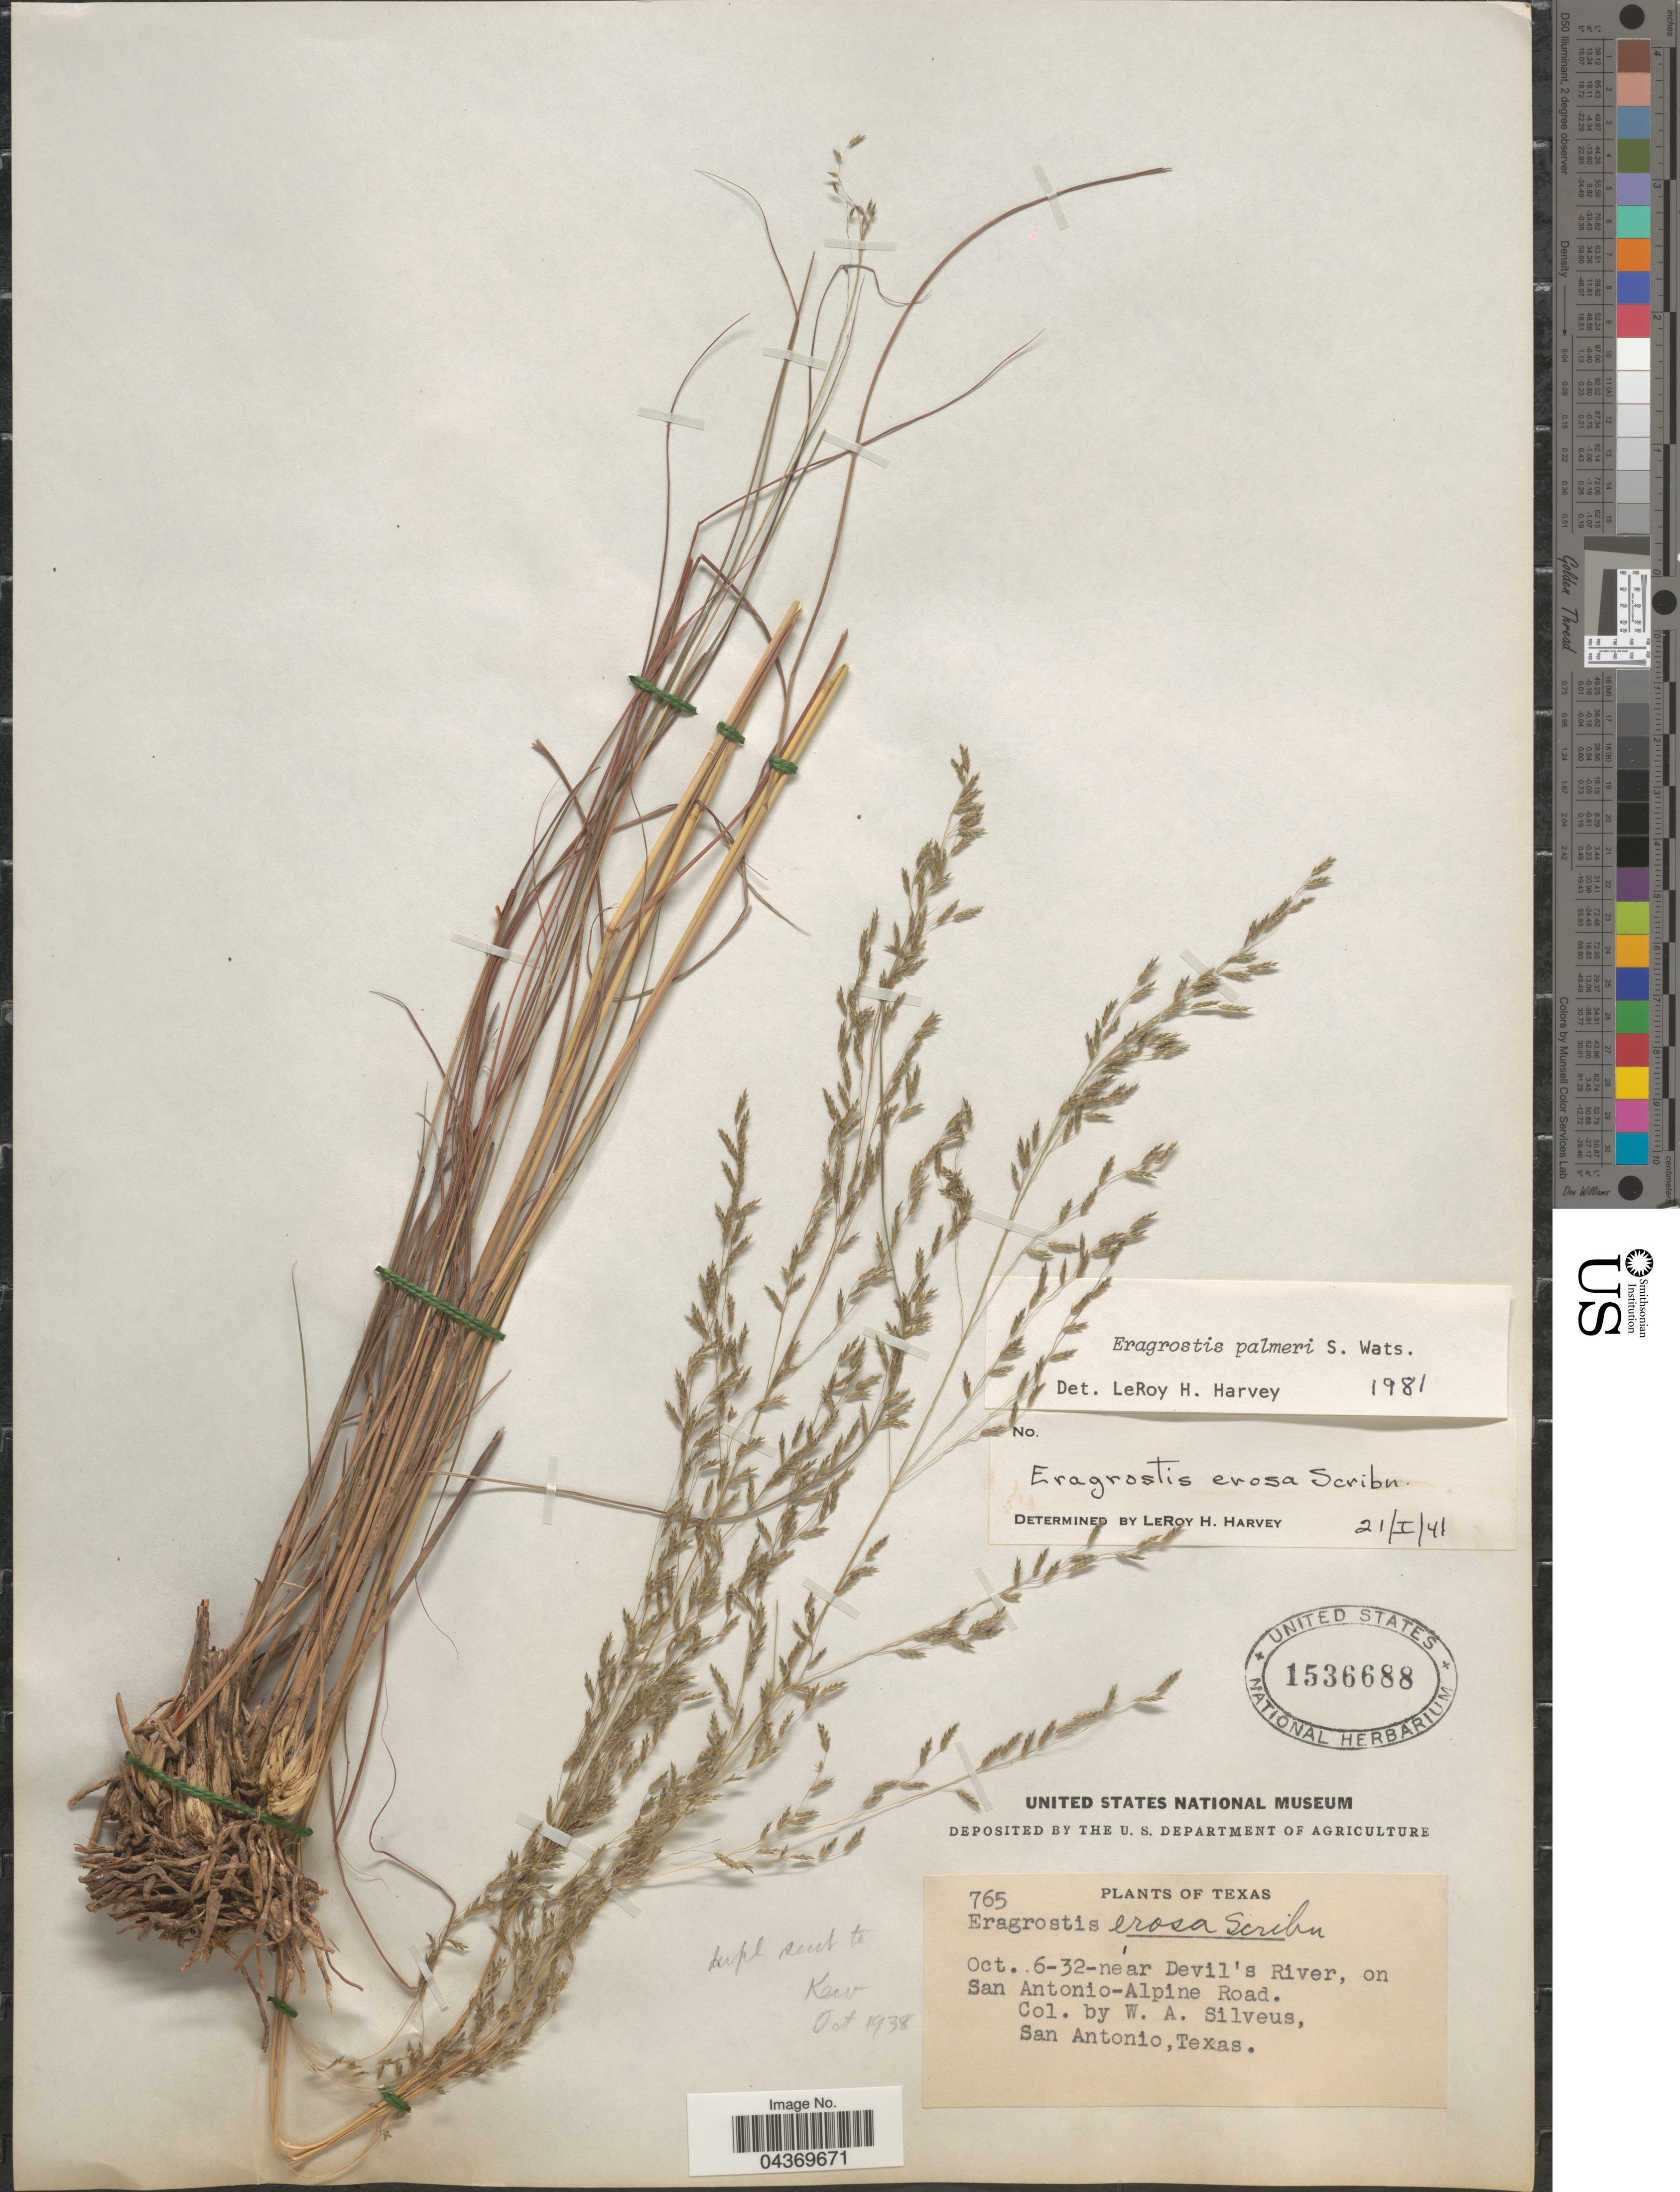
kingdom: Plantae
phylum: Tracheophyta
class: Liliopsida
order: Poales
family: Poaceae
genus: Eragrostis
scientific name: Eragrostis palmeri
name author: S. Watson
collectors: W. Silveus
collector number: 765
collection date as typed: Transcribed d/m/y: 6/10/32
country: United States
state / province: Texas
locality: Near Devil's River, on San Antonio-Alpine Road.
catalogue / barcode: US 1536688